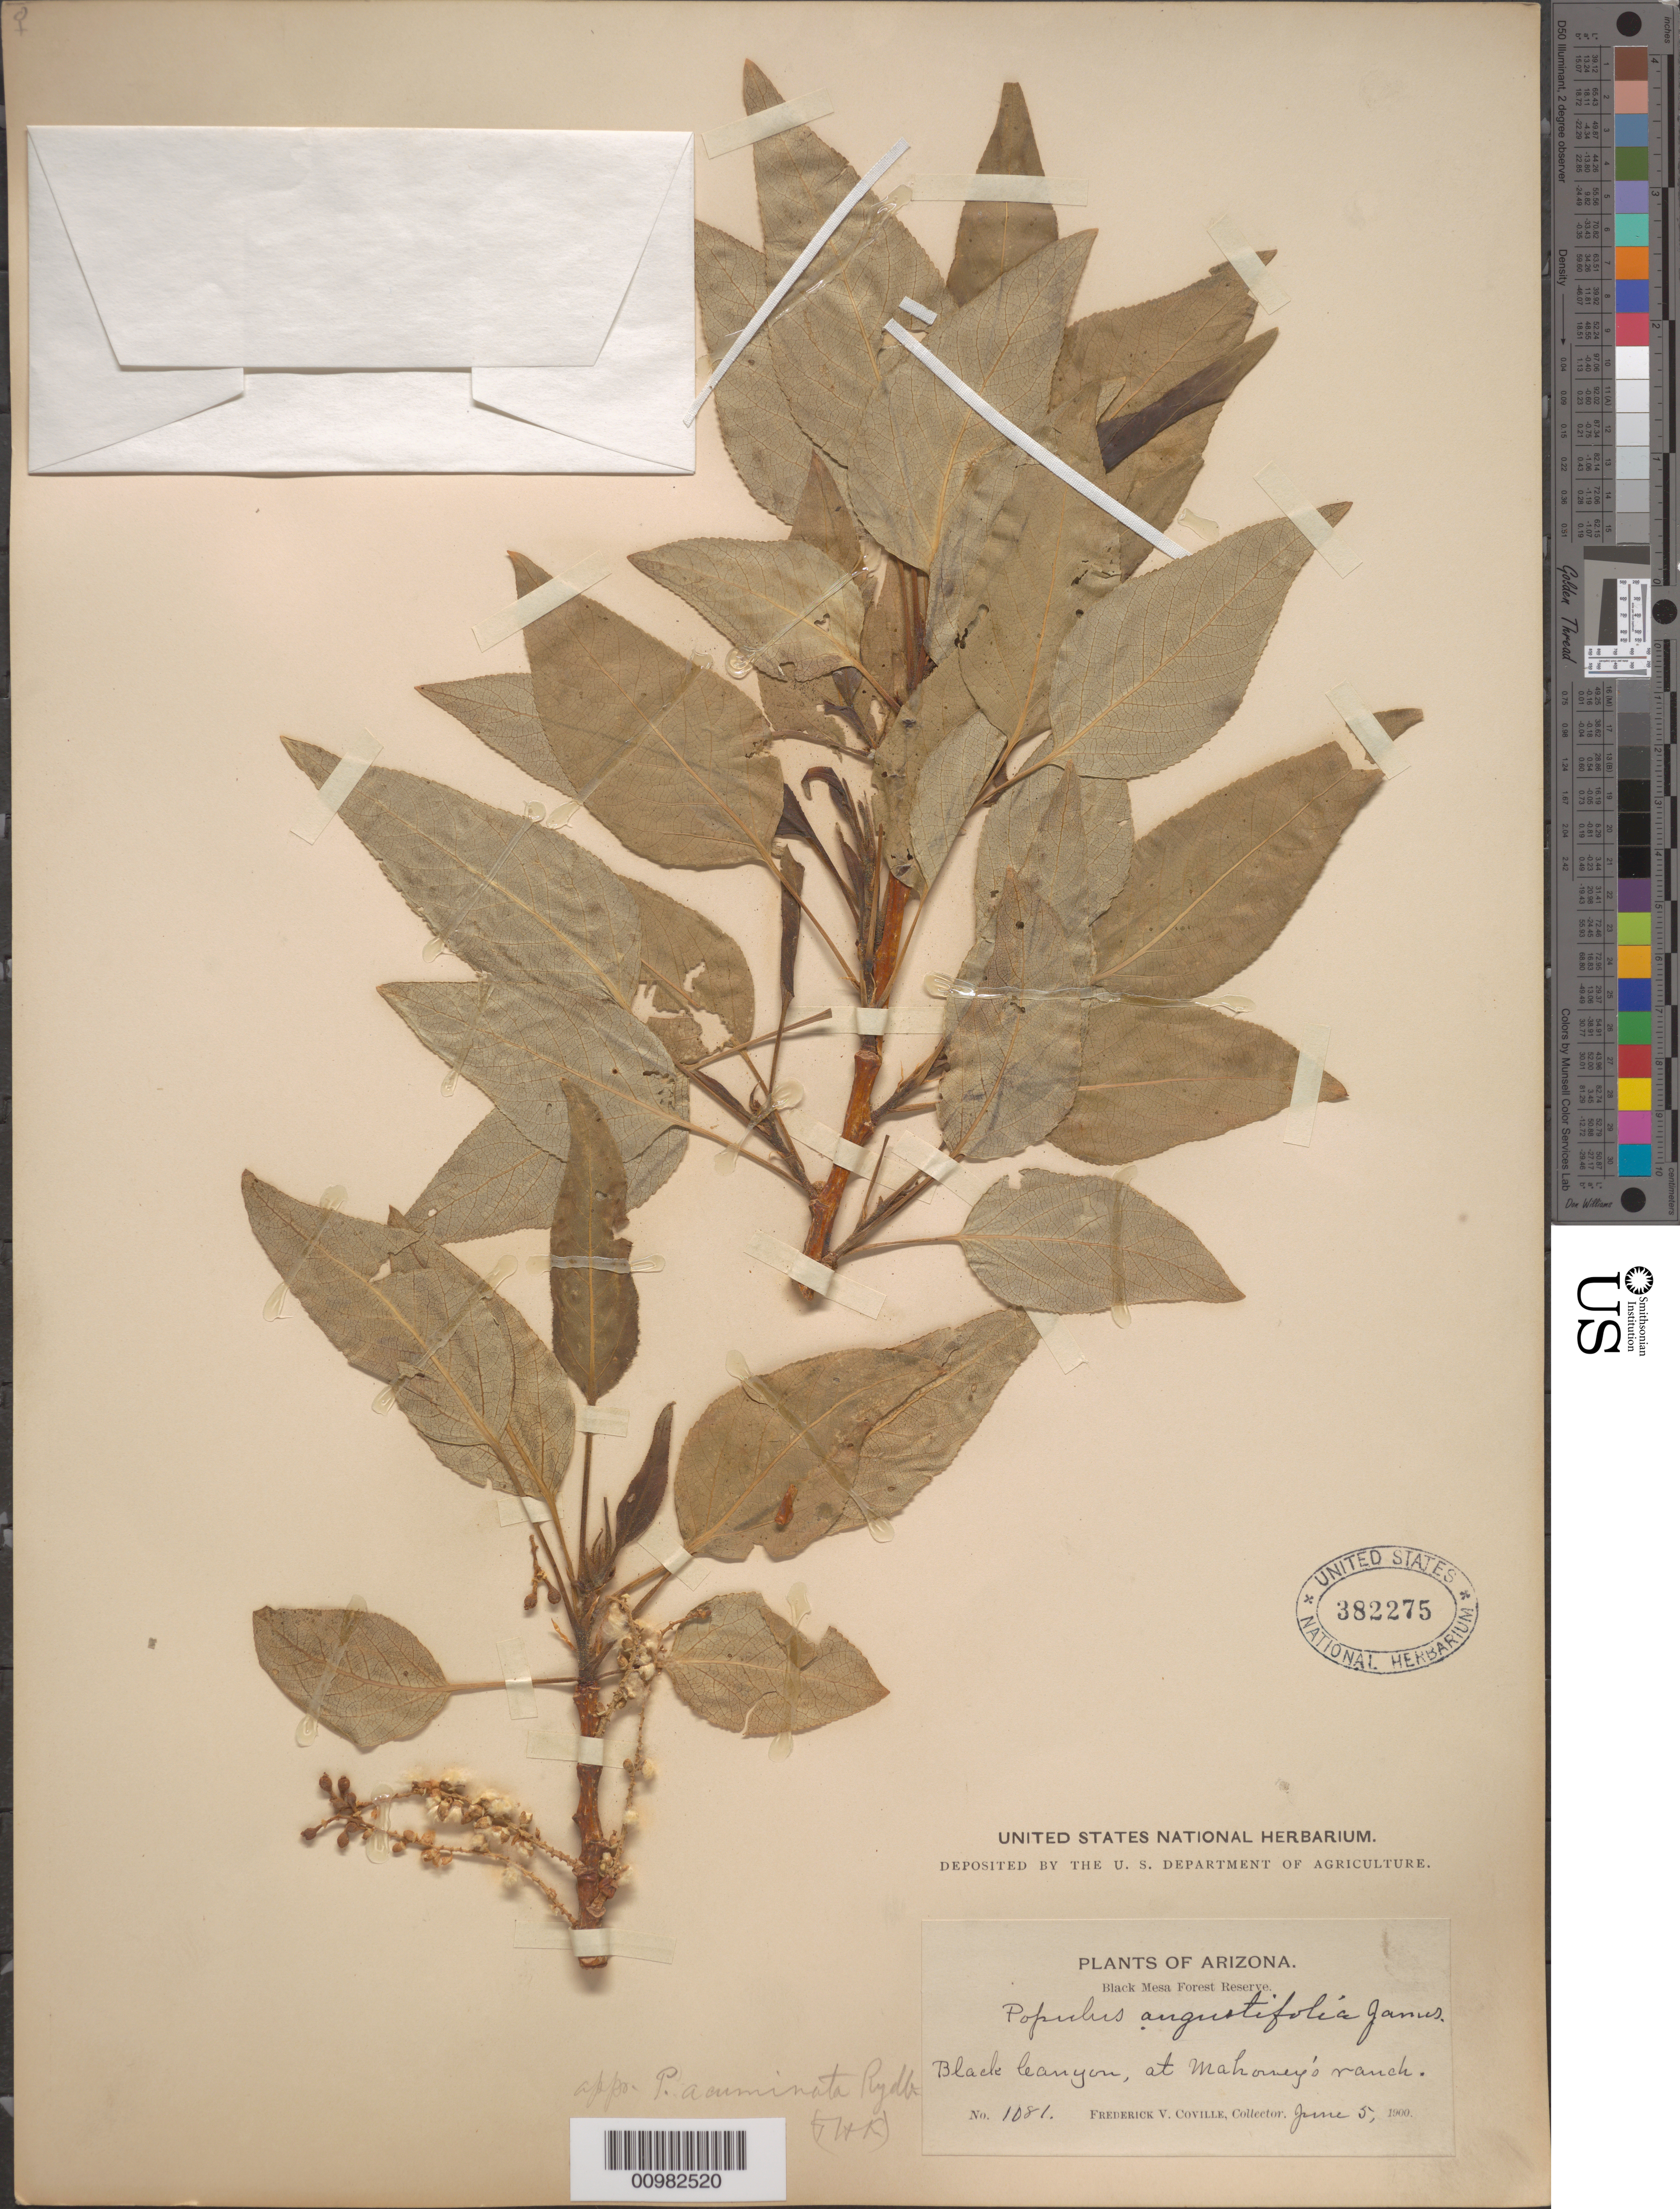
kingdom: Plantae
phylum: Tracheophyta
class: Magnoliopsida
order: Malpighiales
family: Salicaceae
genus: Populus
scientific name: Populus angustifolia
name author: E. James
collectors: F. V. Coville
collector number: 1081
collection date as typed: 05 Jun 1900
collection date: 1900-06-05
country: United States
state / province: Arizona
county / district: Yavapai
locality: Black Canyon, at Mahoney's Ranch.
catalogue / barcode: US 382275